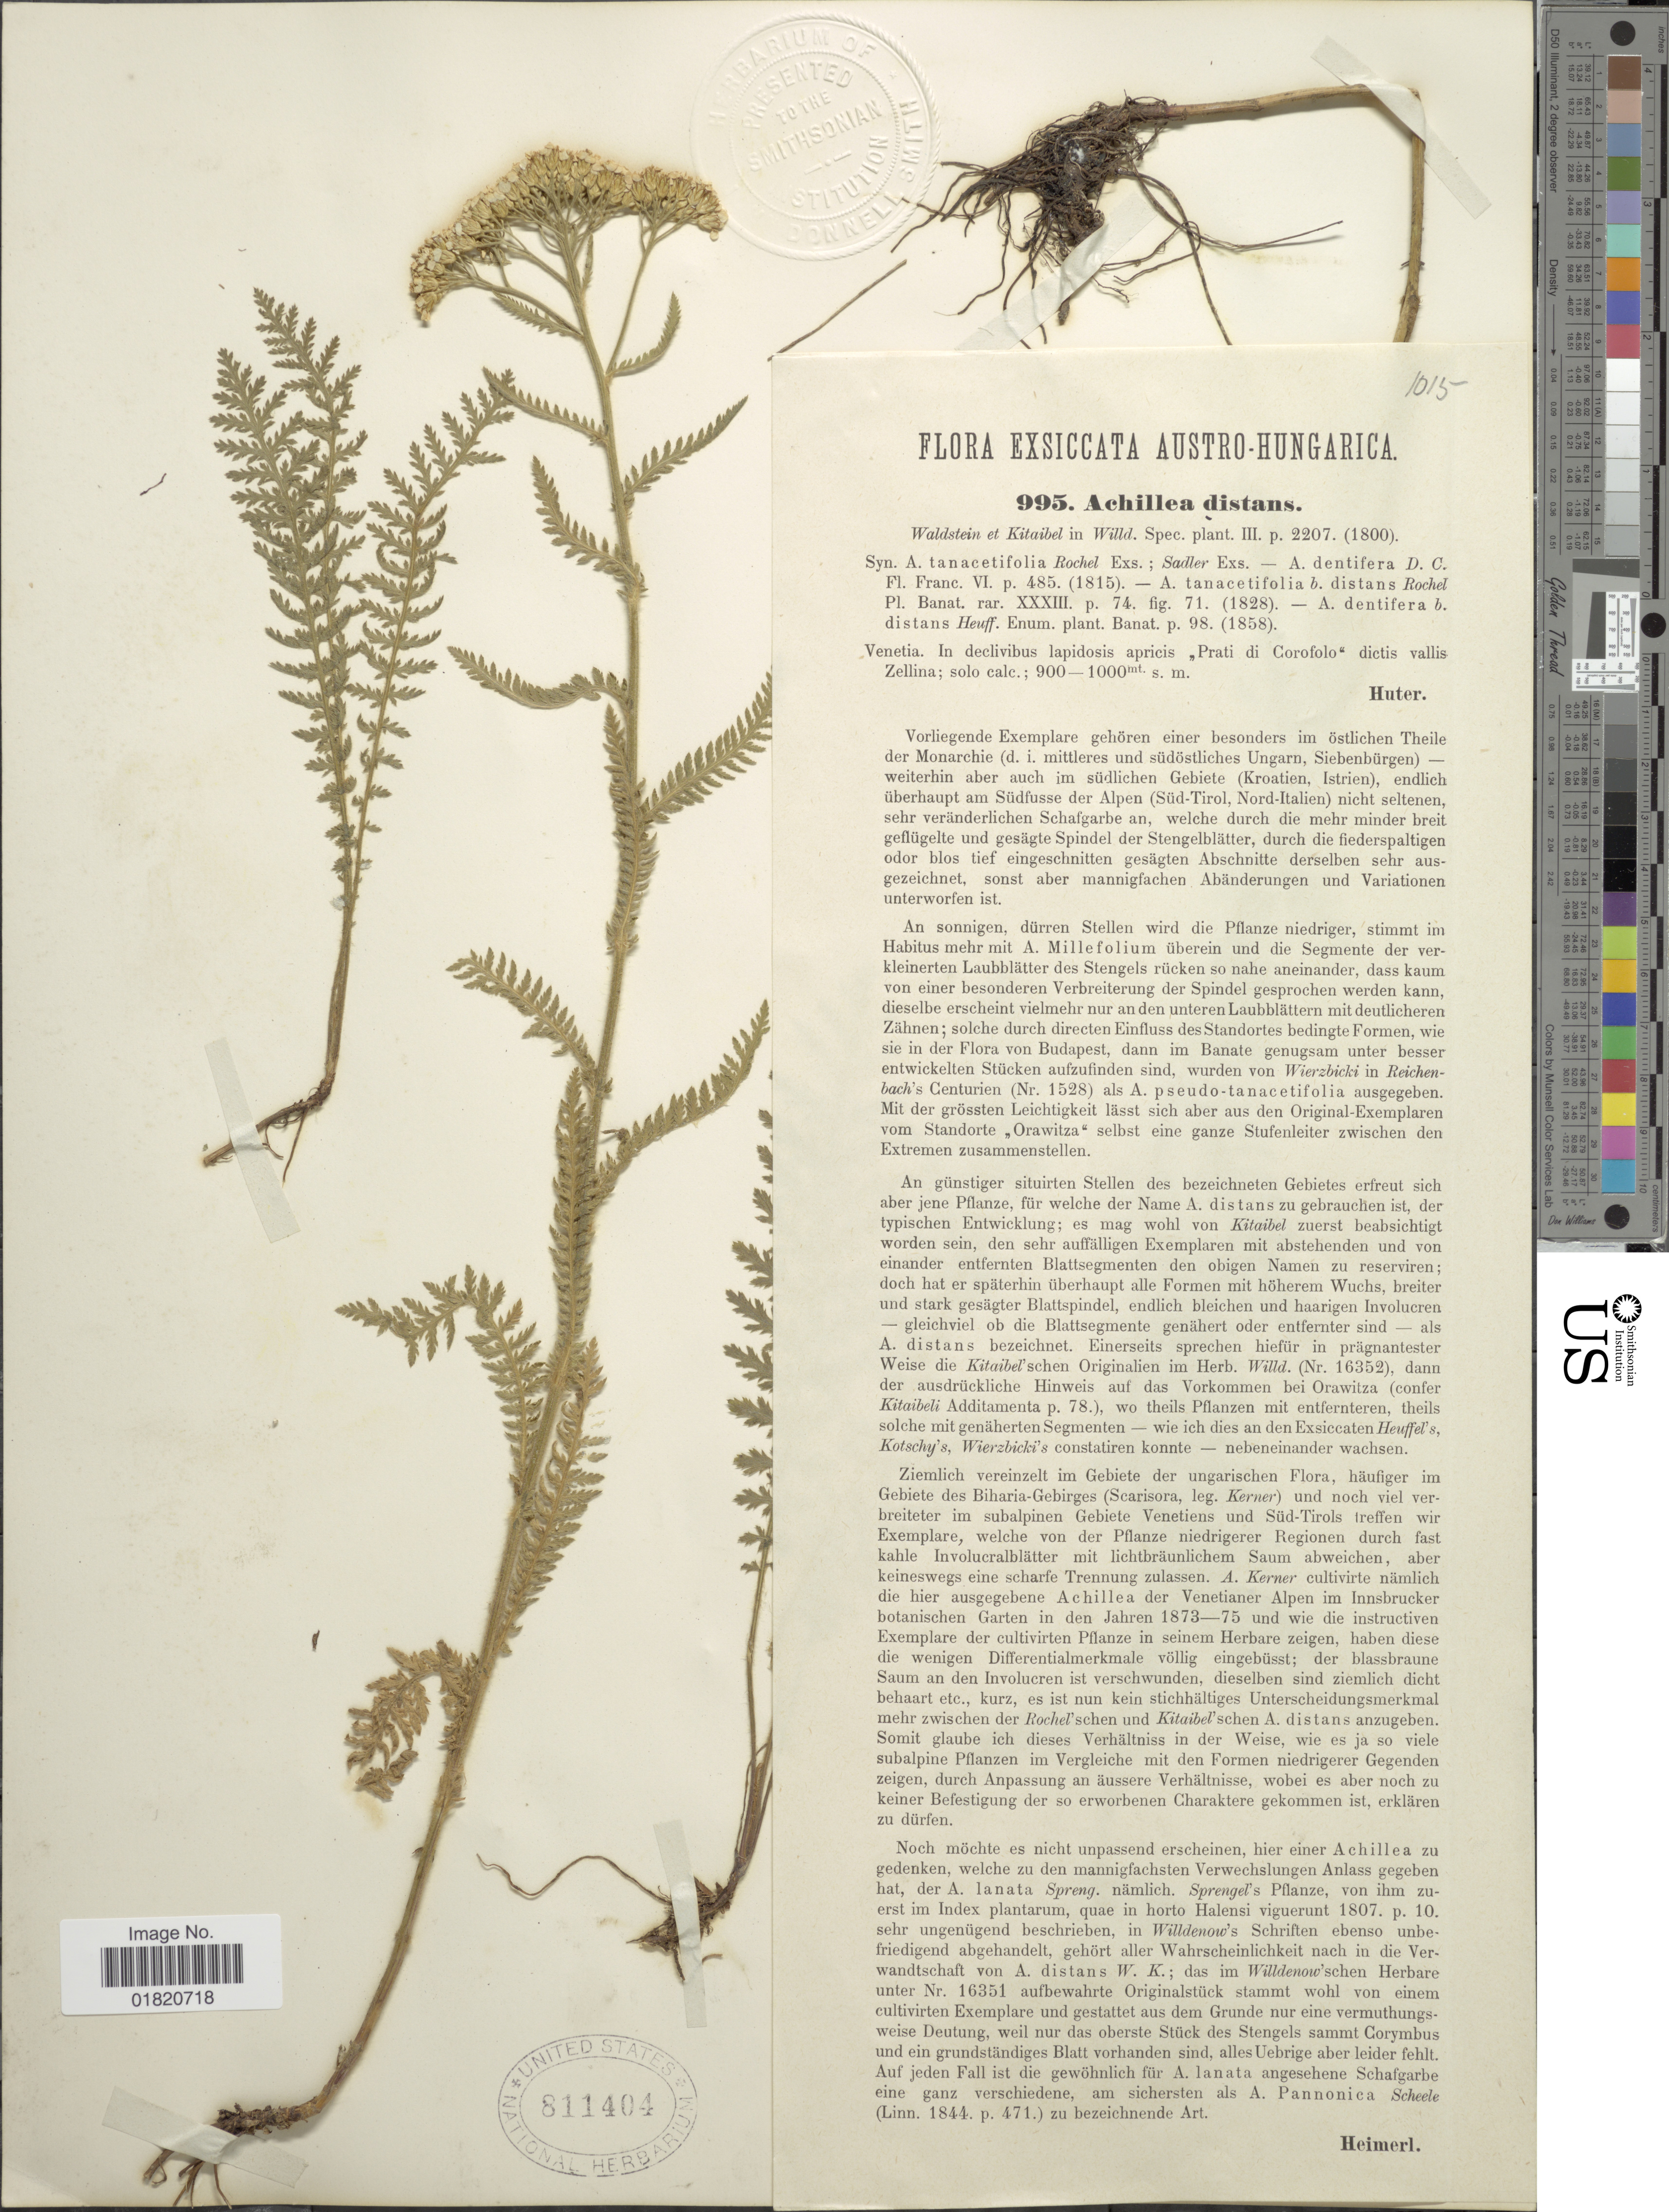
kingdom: Plantae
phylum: Tracheophyta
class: Magnoliopsida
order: Asterales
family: Asteraceae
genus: Achillea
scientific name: Achillea distans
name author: Waldst. & Kit. ex Willd.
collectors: -. Huter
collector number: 995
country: Italy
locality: Venetia. In declivibus lapidosis apricis "Prati di Corofolo" dictis vallis Zellina; solo calc.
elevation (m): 900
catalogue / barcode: US 811404